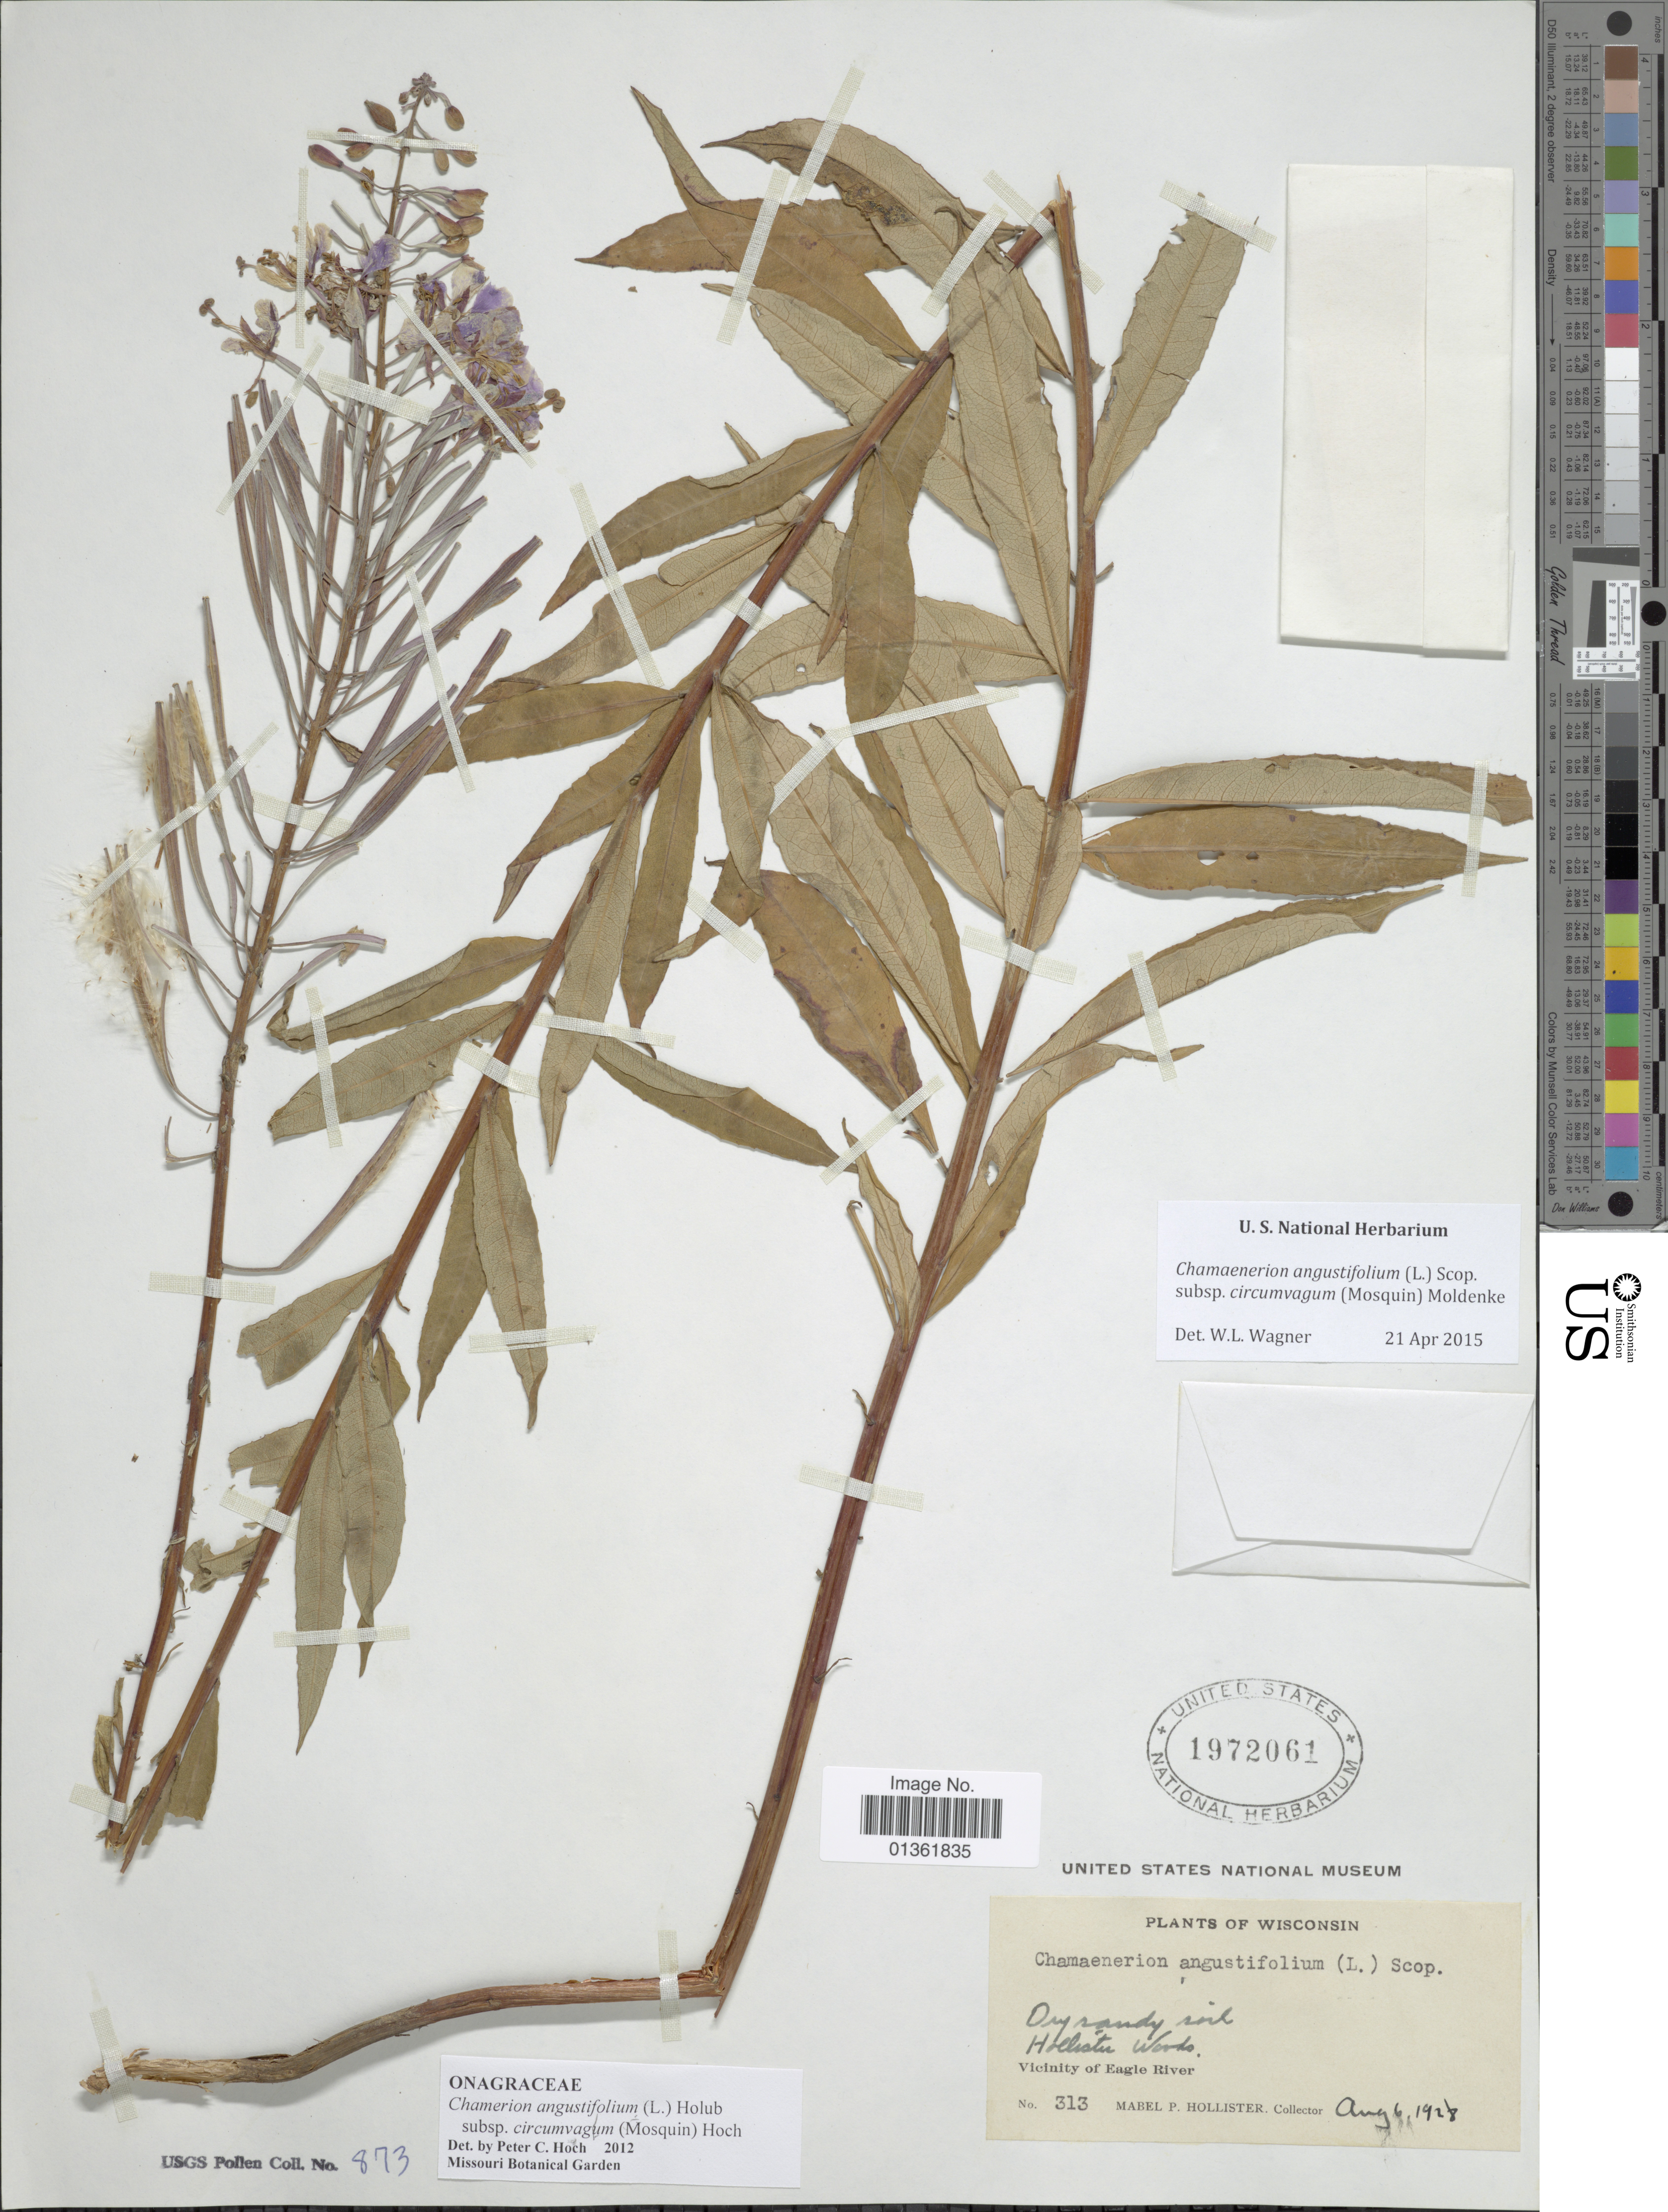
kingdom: Plantae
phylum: Tracheophyta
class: Magnoliopsida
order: Myrtales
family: Onagraceae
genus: Chamaenerion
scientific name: Chamaenerion angustifolium subsp. circumvagum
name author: (Mosquin) Moldenke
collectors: M. Hollister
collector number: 313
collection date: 1928-08-06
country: United States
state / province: Wisconsin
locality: Vicinity of Eagle River.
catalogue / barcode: US 1972061